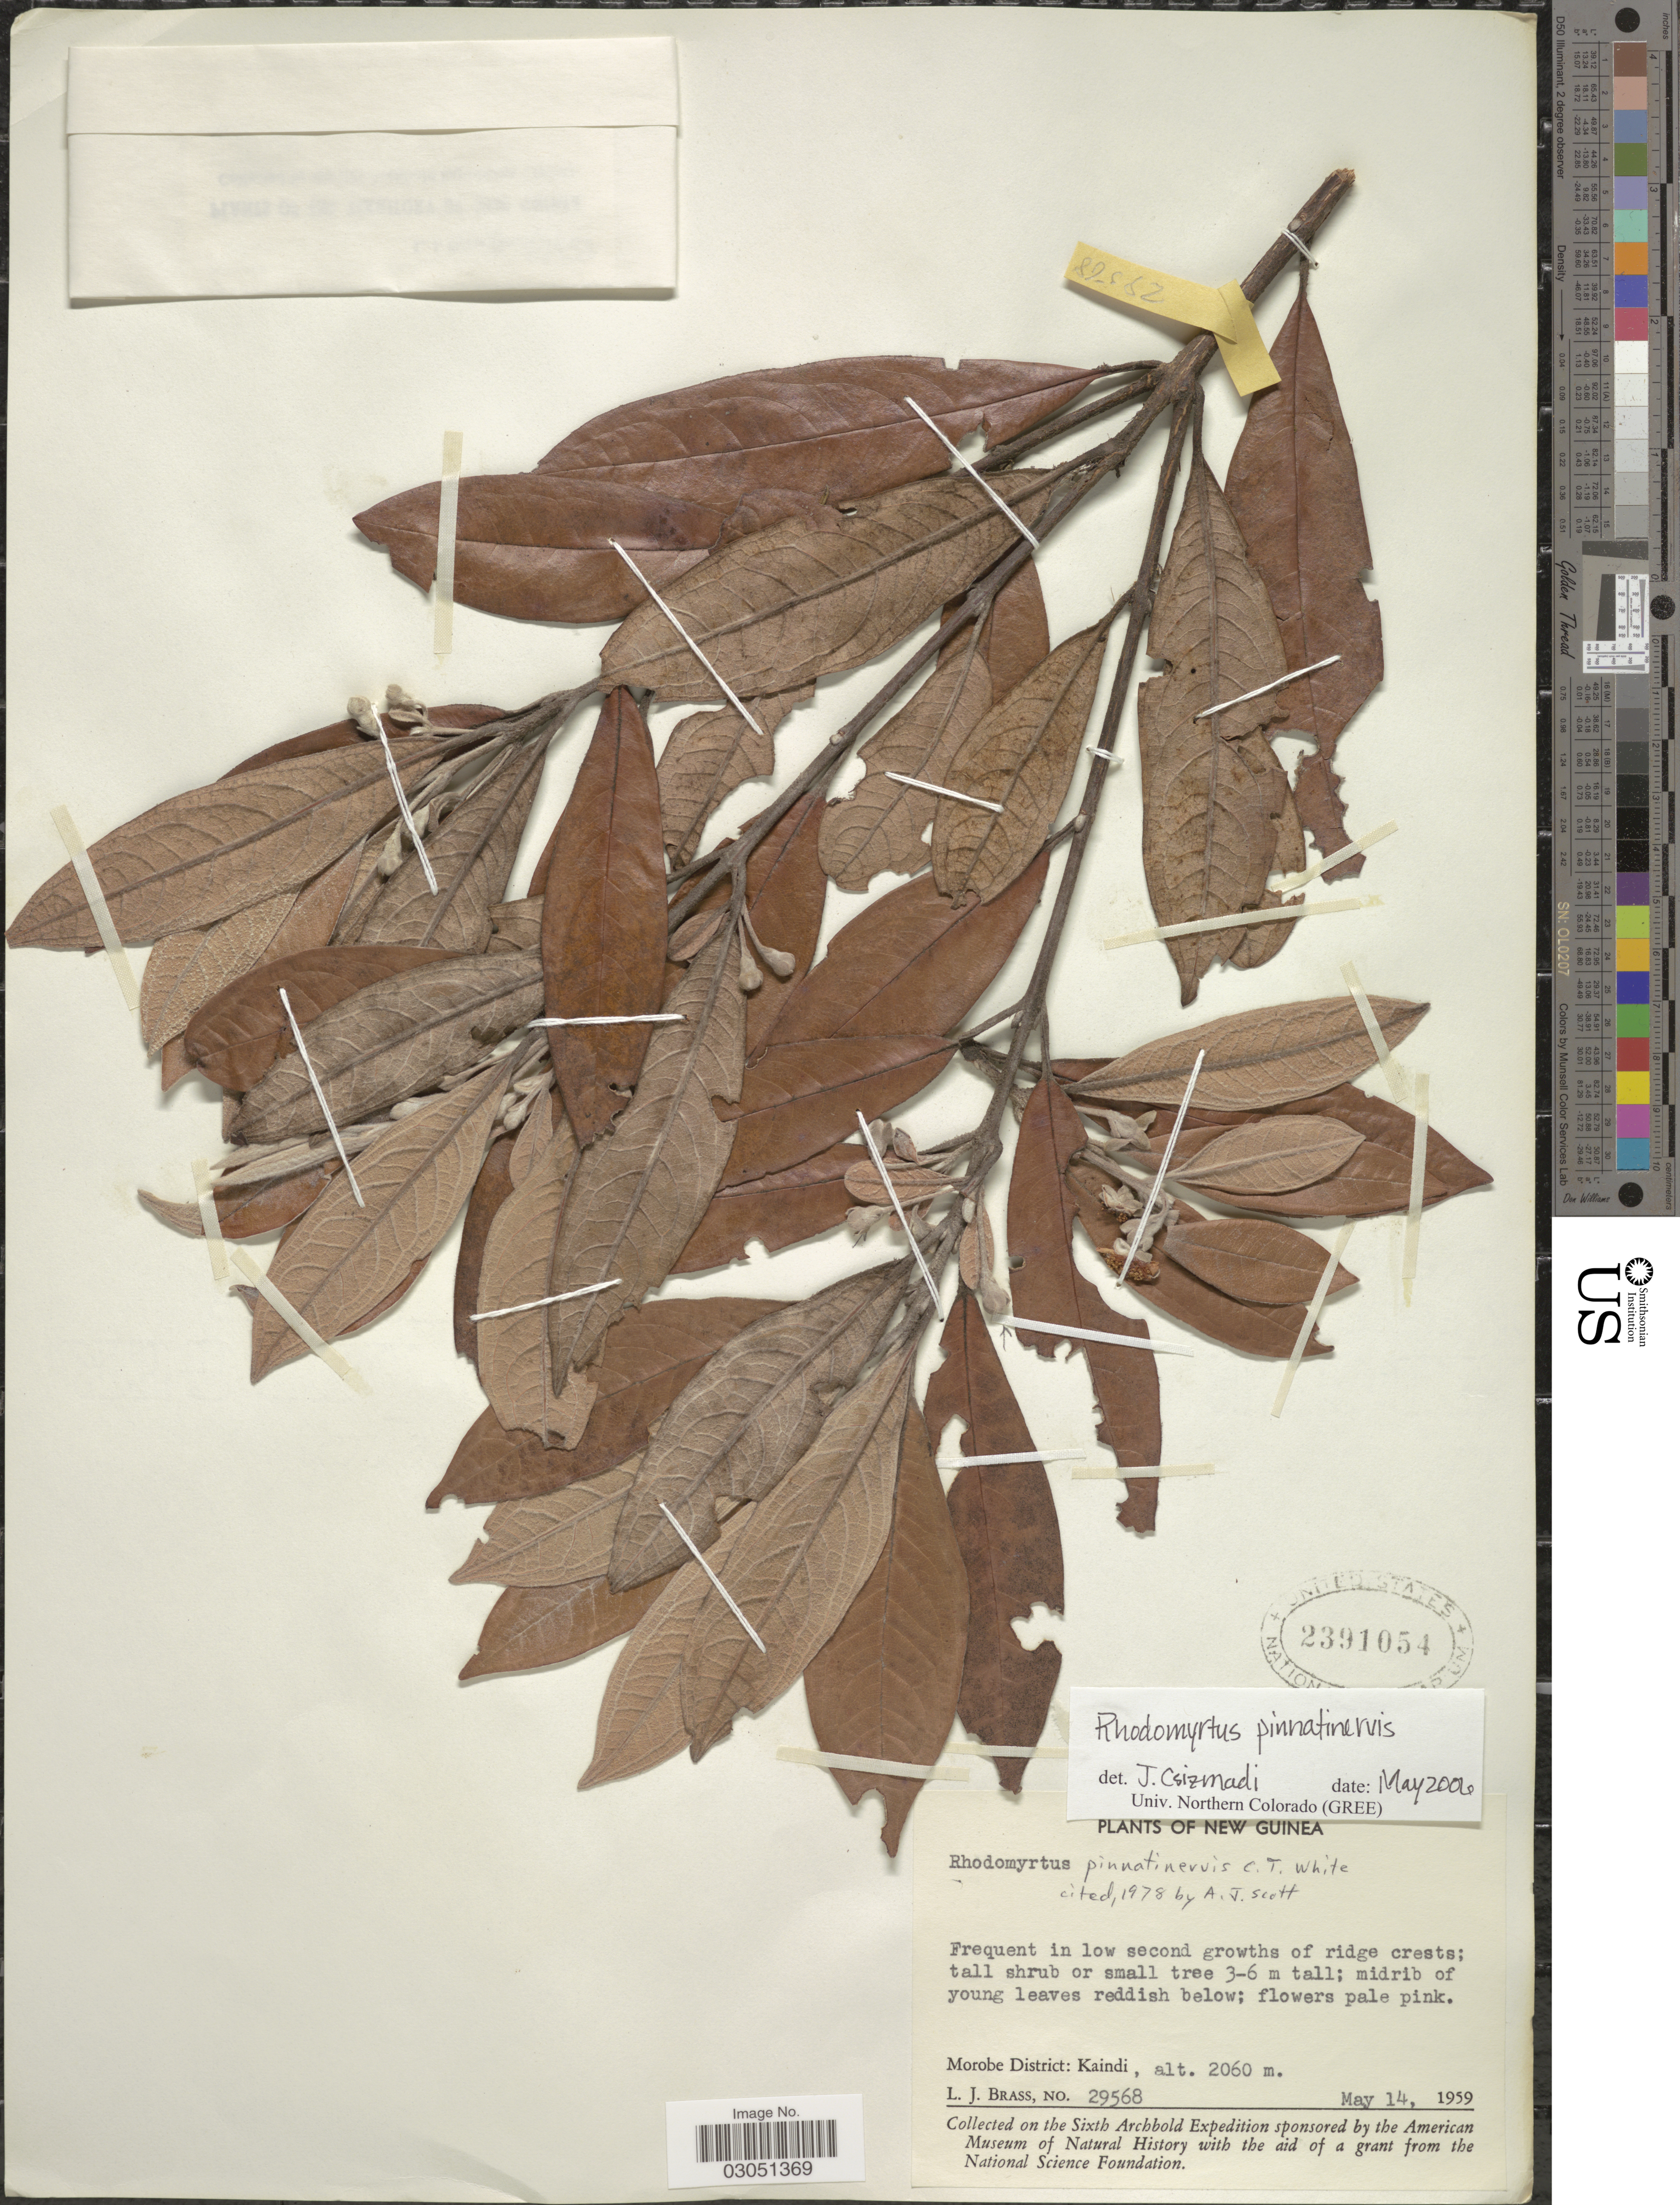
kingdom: Plantae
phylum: Tracheophyta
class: Magnoliopsida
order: Myrtales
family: Myrtaceae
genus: Rhodomyrtus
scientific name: Rhodomyrtus pinnatinervis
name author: C.T. White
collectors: L. J. Brass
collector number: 29568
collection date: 1959-05-14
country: Papua New Guinea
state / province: Morobe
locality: New Guinea, Morobe District: Kaindi.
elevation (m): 2060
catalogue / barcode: US 2391054